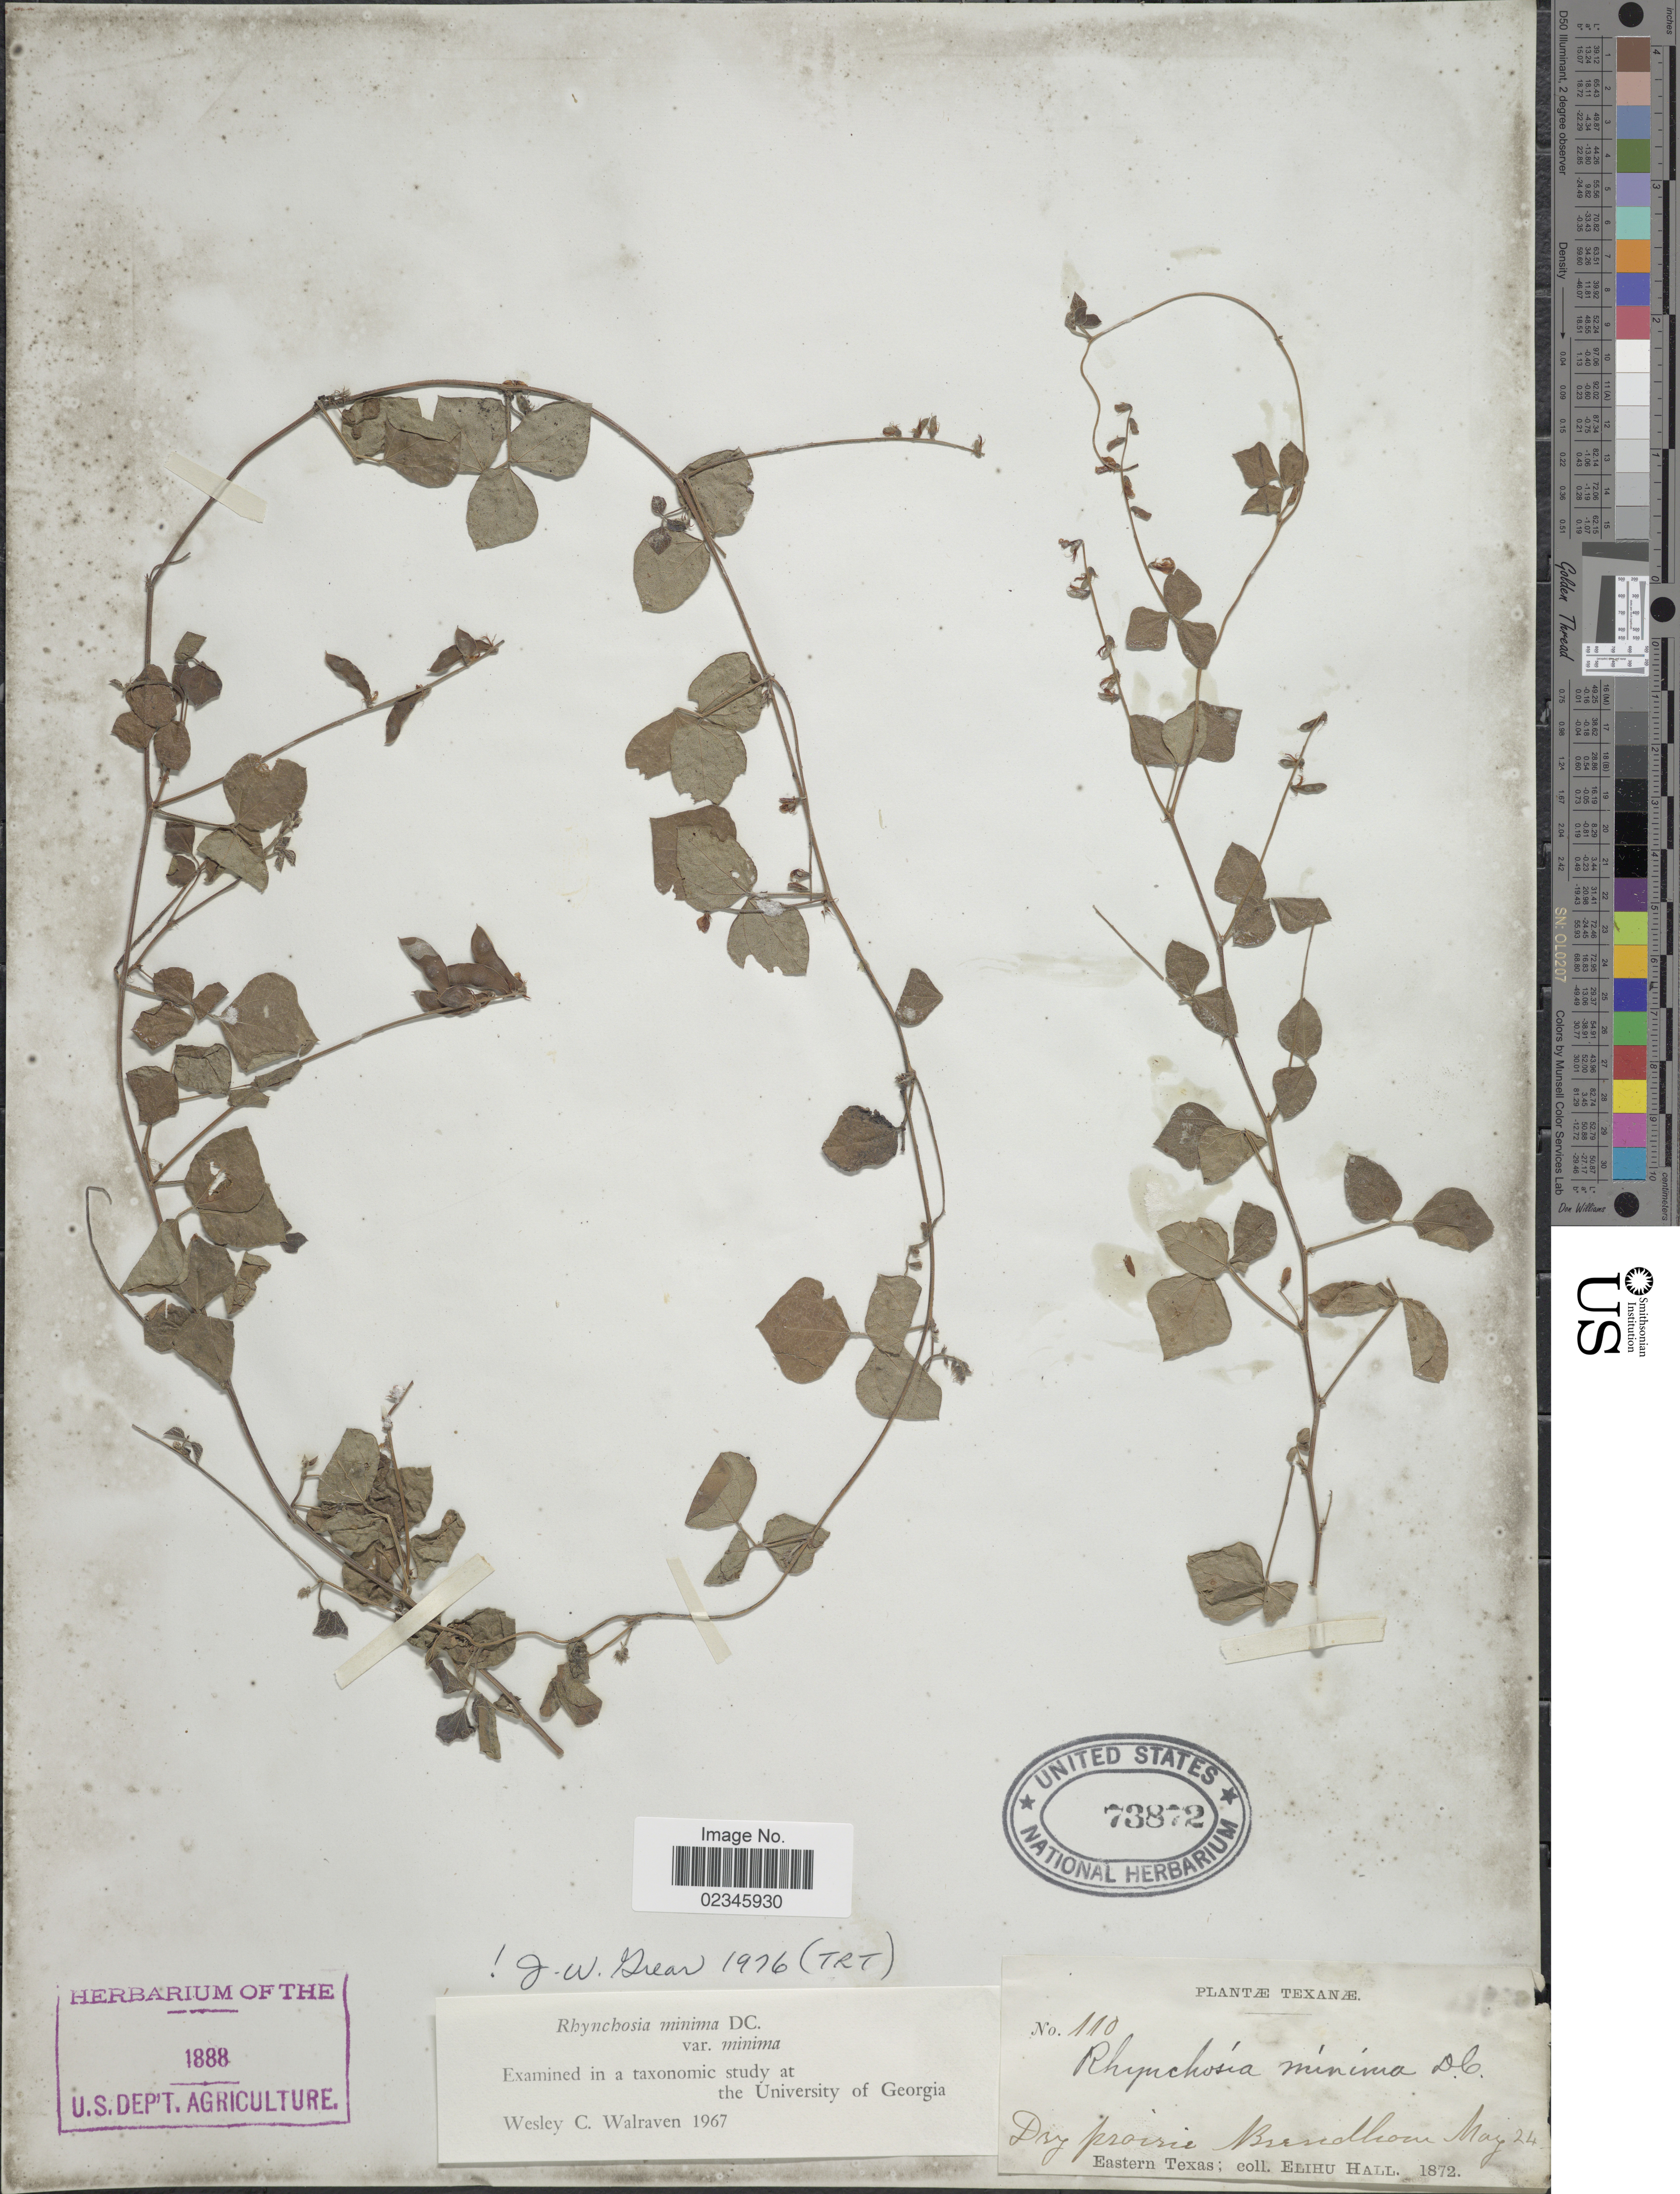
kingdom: Plantae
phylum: Tracheophyta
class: Magnoliopsida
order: Fabales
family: Fabaceae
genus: Rhynchosia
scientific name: Rhynchosia minima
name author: (L.) DC.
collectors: E. Hall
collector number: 110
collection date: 1872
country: United States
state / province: Texas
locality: Brendhom, dry prairie, Eastern Texas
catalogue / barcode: US 73872